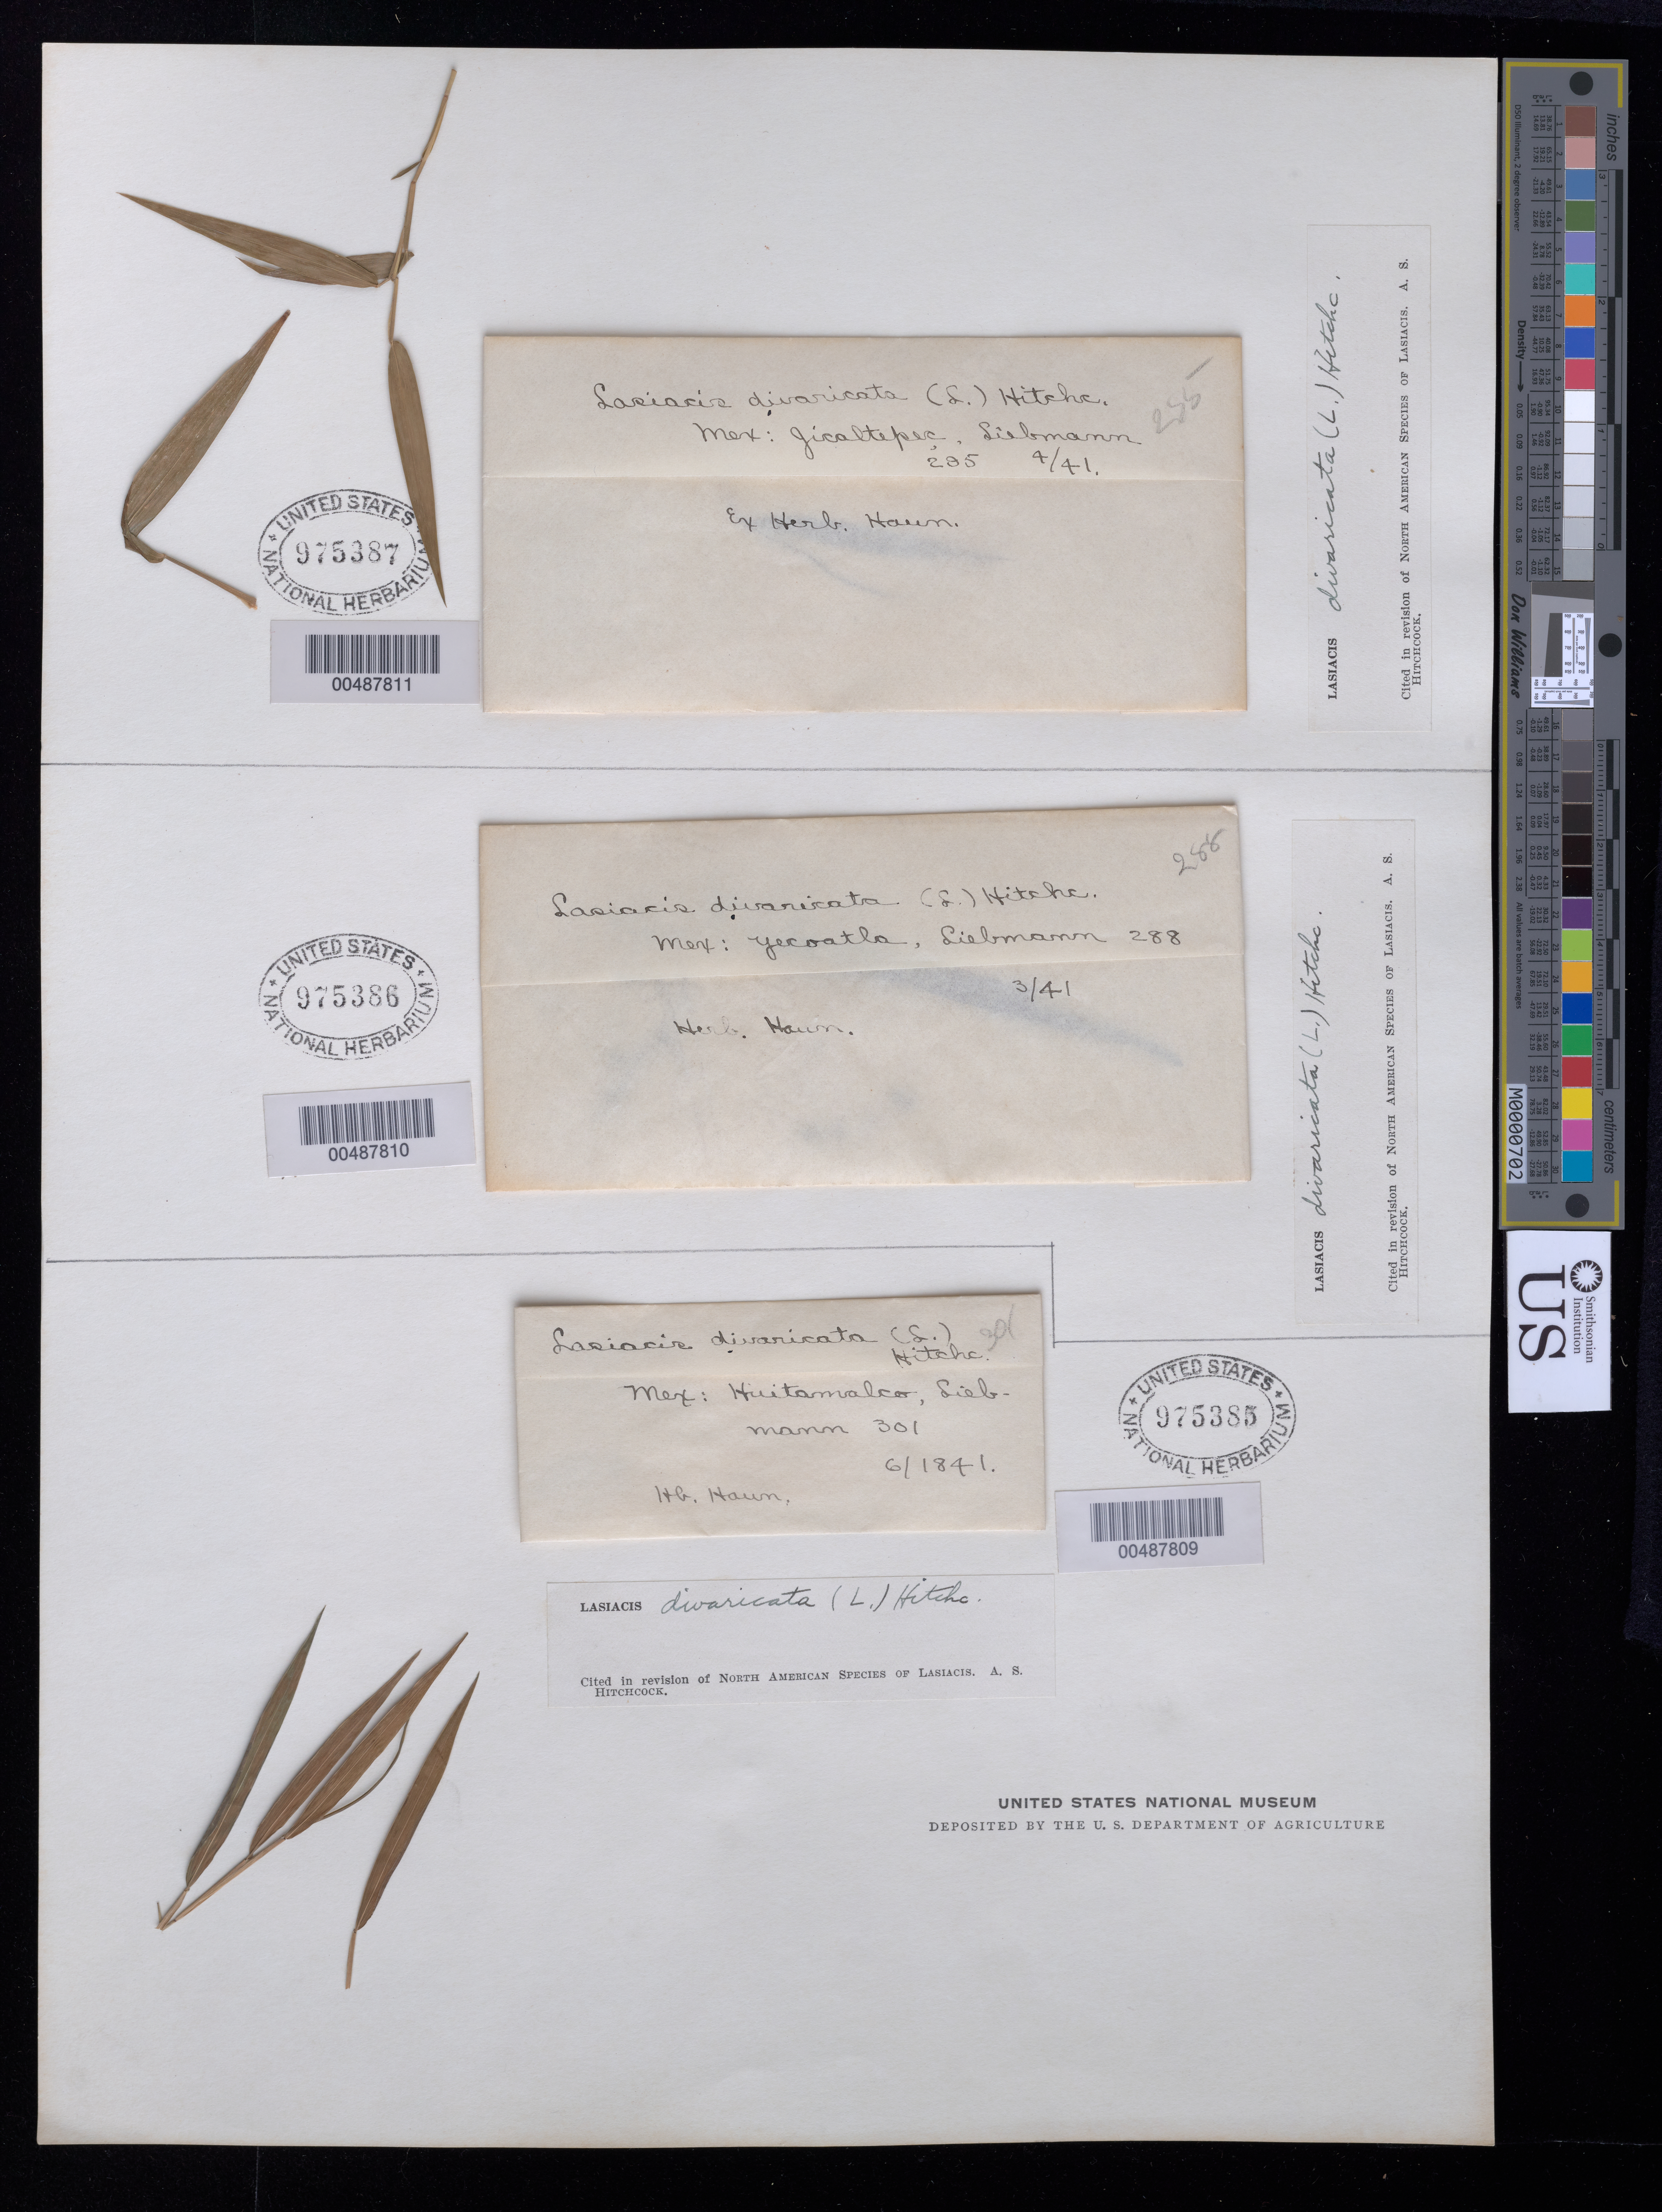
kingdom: Plantae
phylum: Tracheophyta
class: Liliopsida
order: Poales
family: Poaceae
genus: Lasiacis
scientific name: Lasiacis divaricata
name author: (L.) Hitchc.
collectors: F. M. Liebmann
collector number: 301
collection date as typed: Jun 1841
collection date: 1841-06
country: Mexico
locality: Huitamalco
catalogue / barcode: US 975385